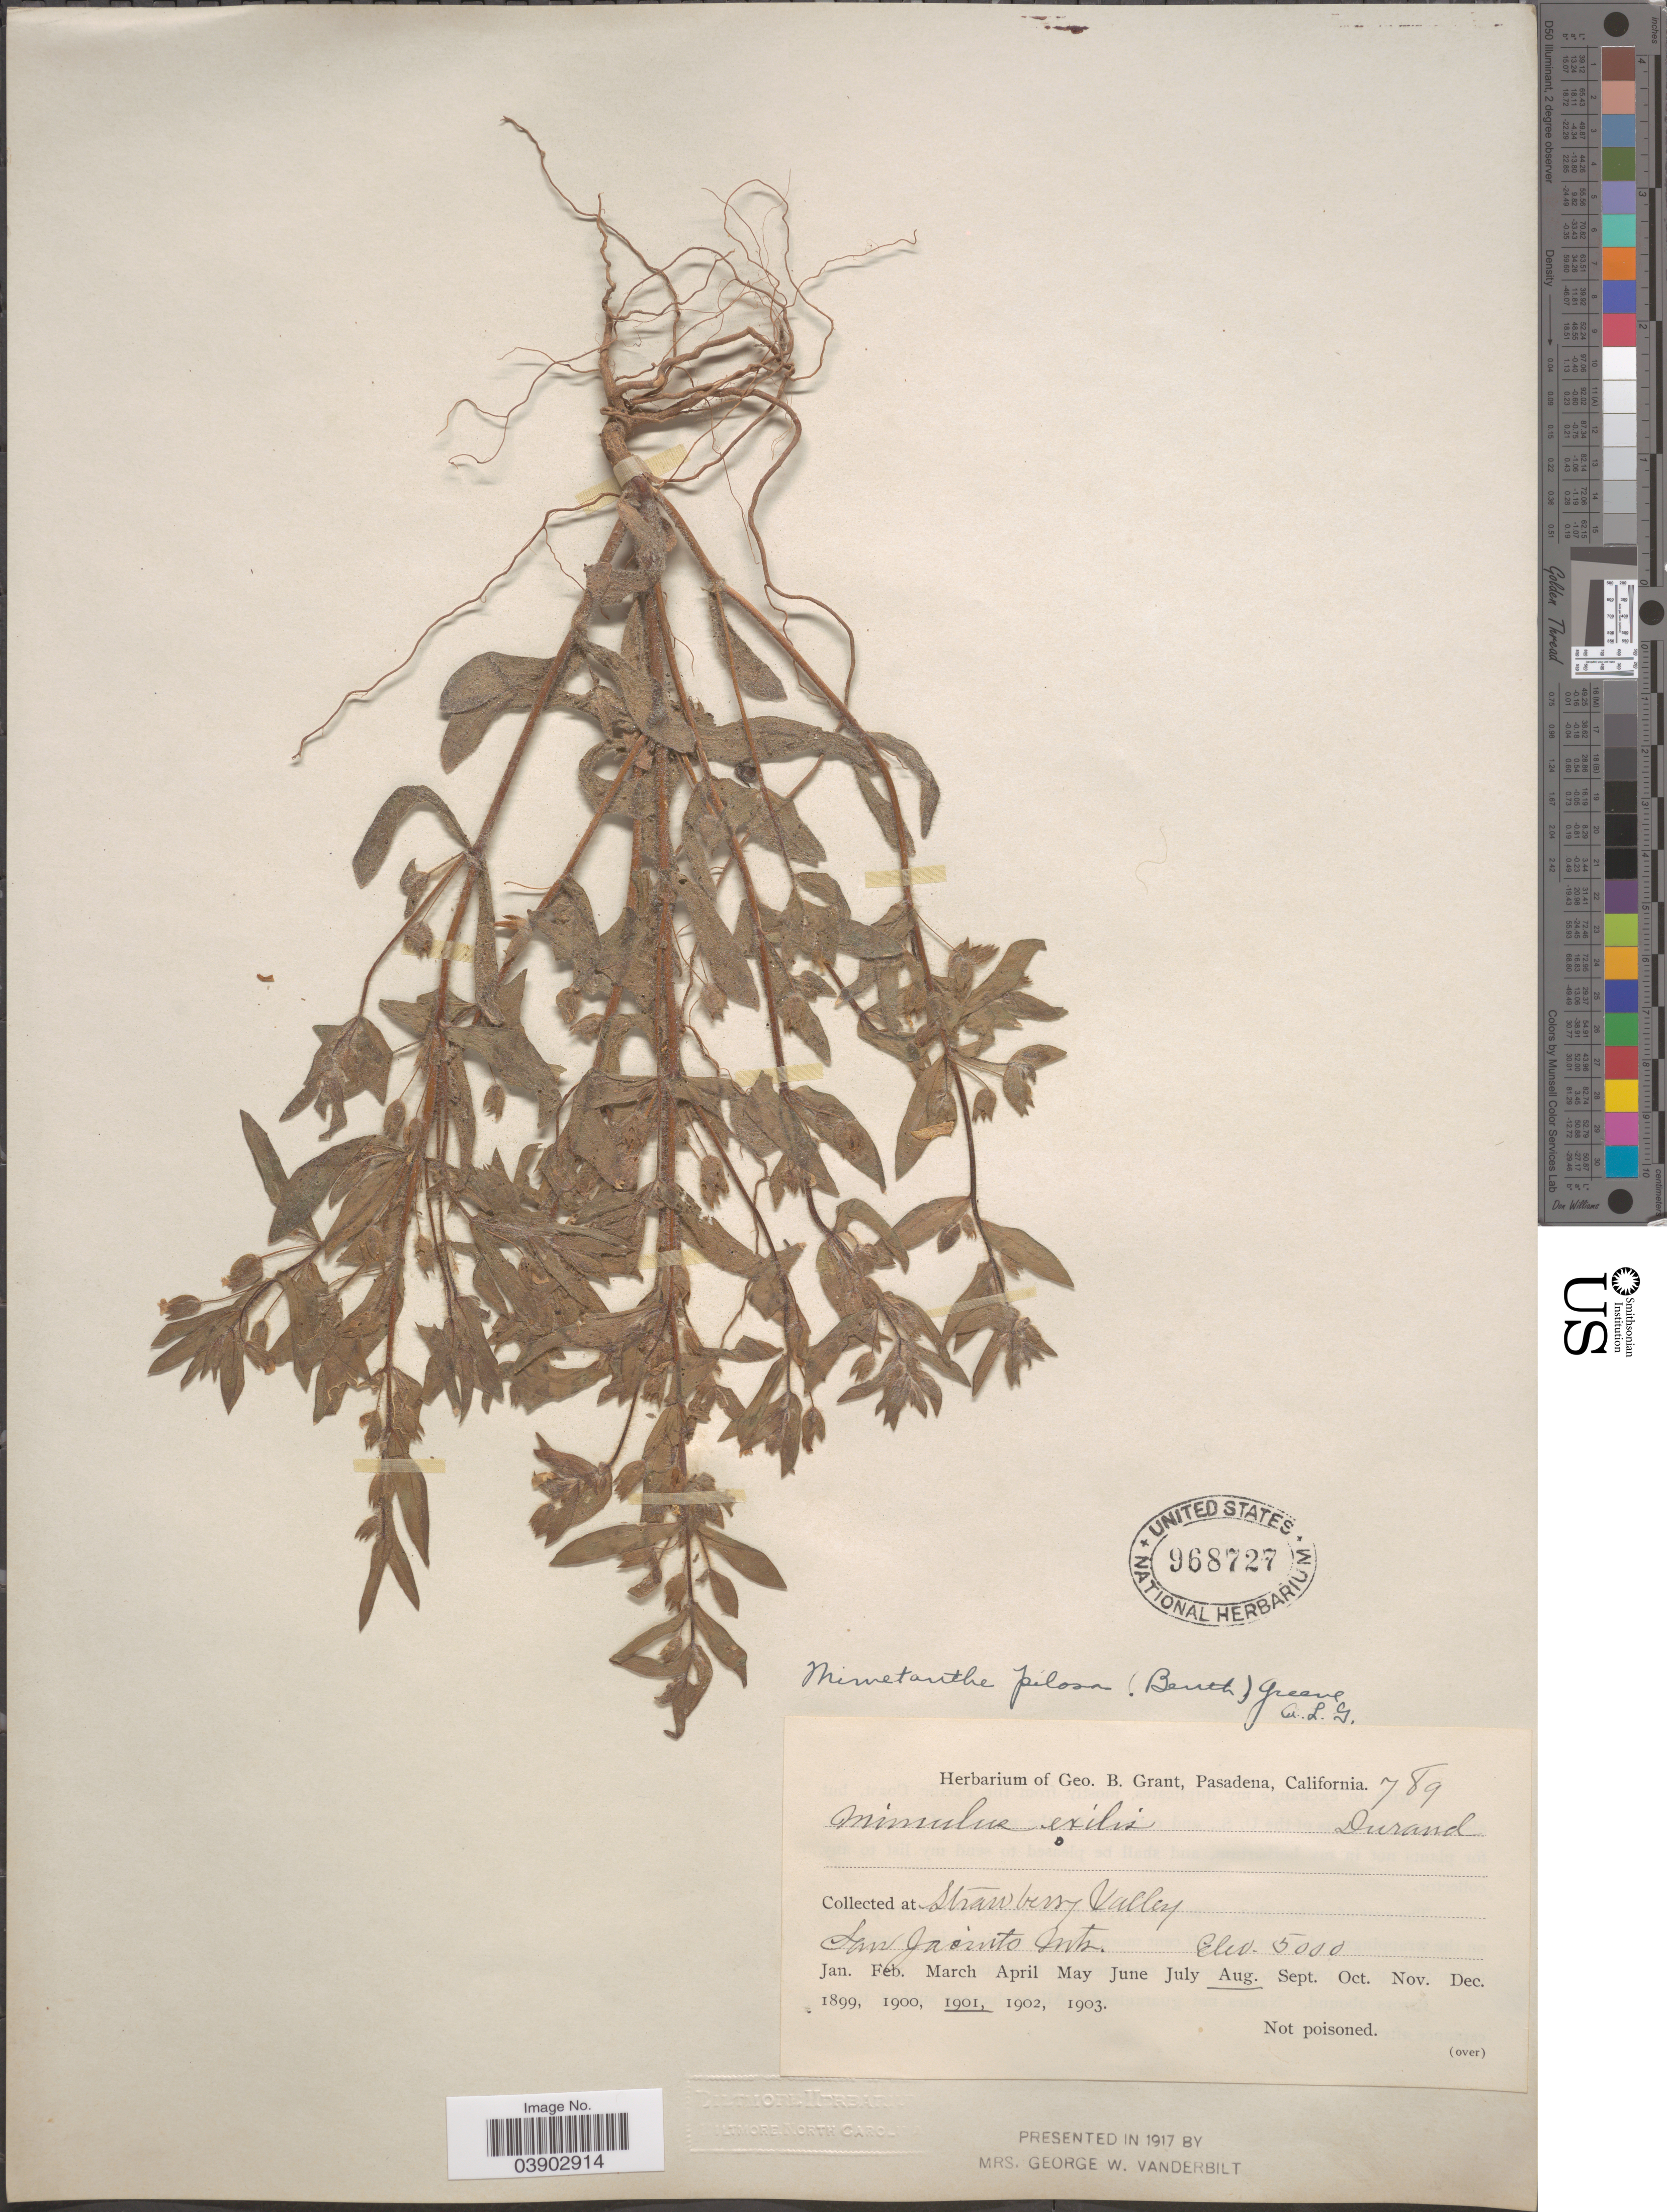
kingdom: Plantae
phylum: Tracheophyta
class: Magnoliopsida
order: Lamiales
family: Phrymaceae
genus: Mimetanthe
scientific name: Mimetanthe pilosa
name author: (Benth.) Greene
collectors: ex herb. Geo. B. Grant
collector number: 789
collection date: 1901-08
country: United States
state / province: California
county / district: Riverside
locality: Strawberry Valley. San Jacinto Mts.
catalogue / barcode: US 968727